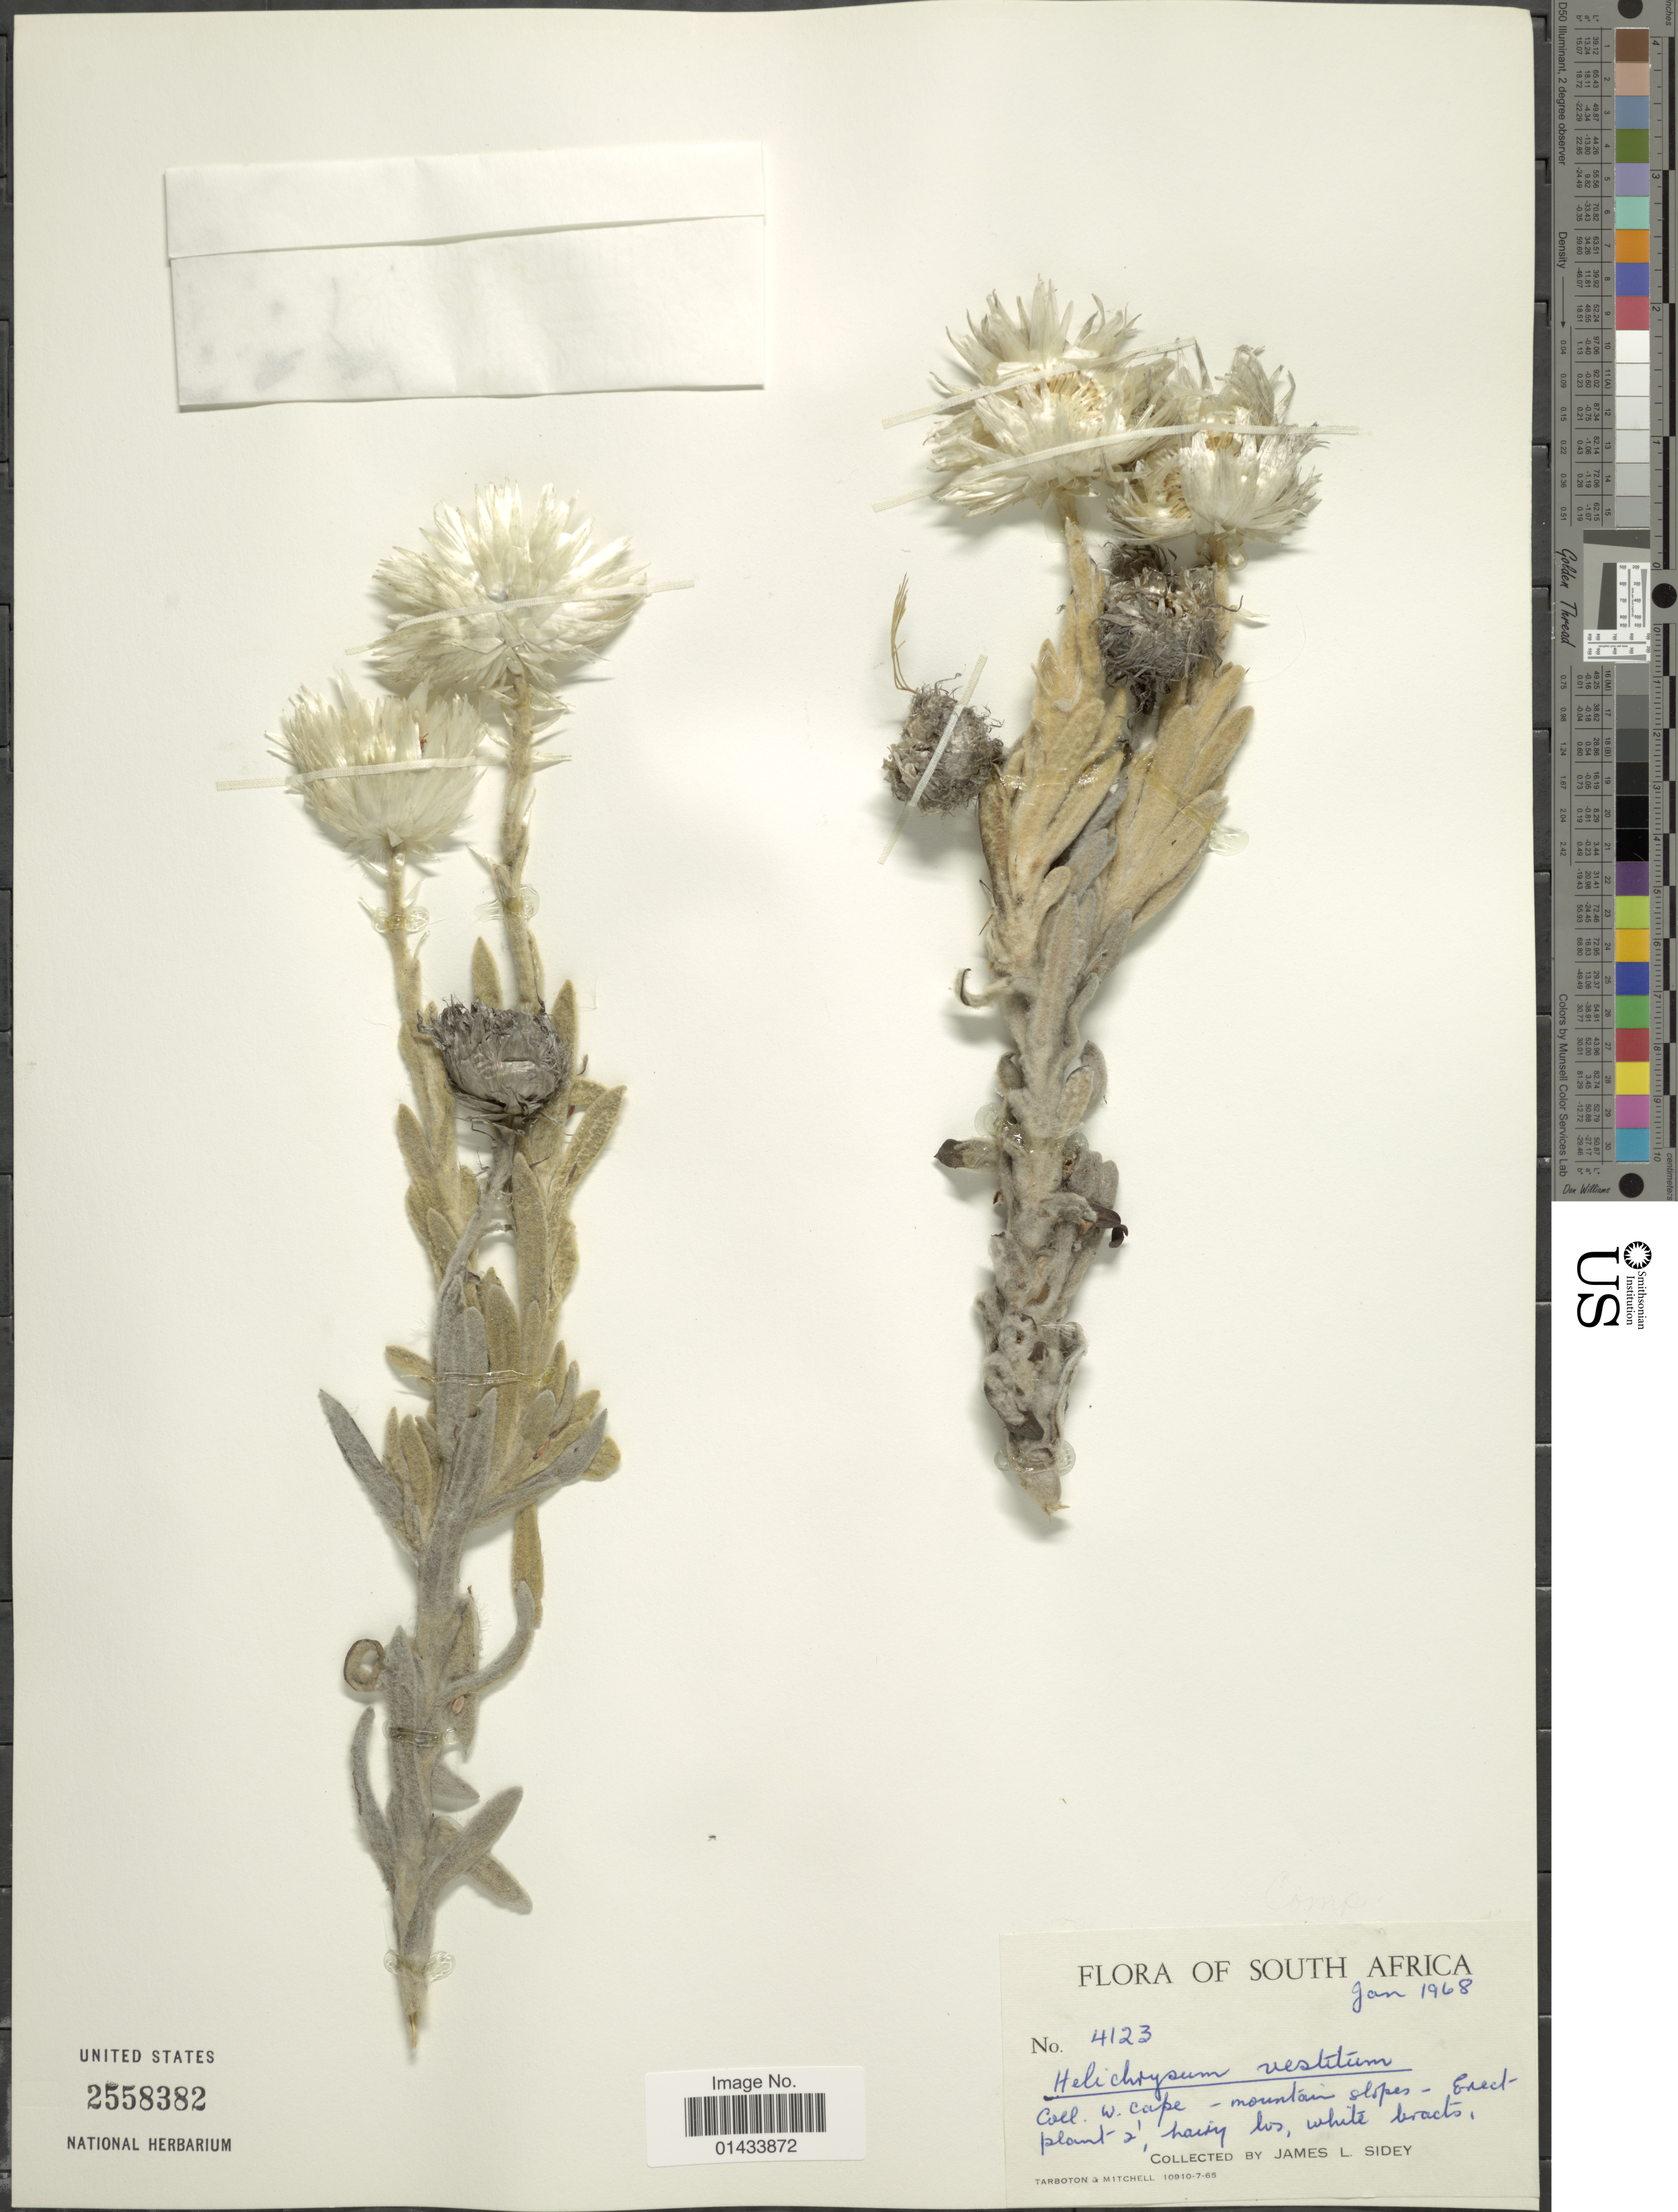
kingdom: Plantae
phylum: Tracheophyta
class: Magnoliopsida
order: Asterales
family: Asteraceae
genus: Helichrysum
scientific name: Helichrysum vestitum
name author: Willd.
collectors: J. L. Sidey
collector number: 4123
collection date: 1968-01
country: South Africa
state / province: Western Cape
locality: W. Cape, Mountain slopes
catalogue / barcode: US 2558382